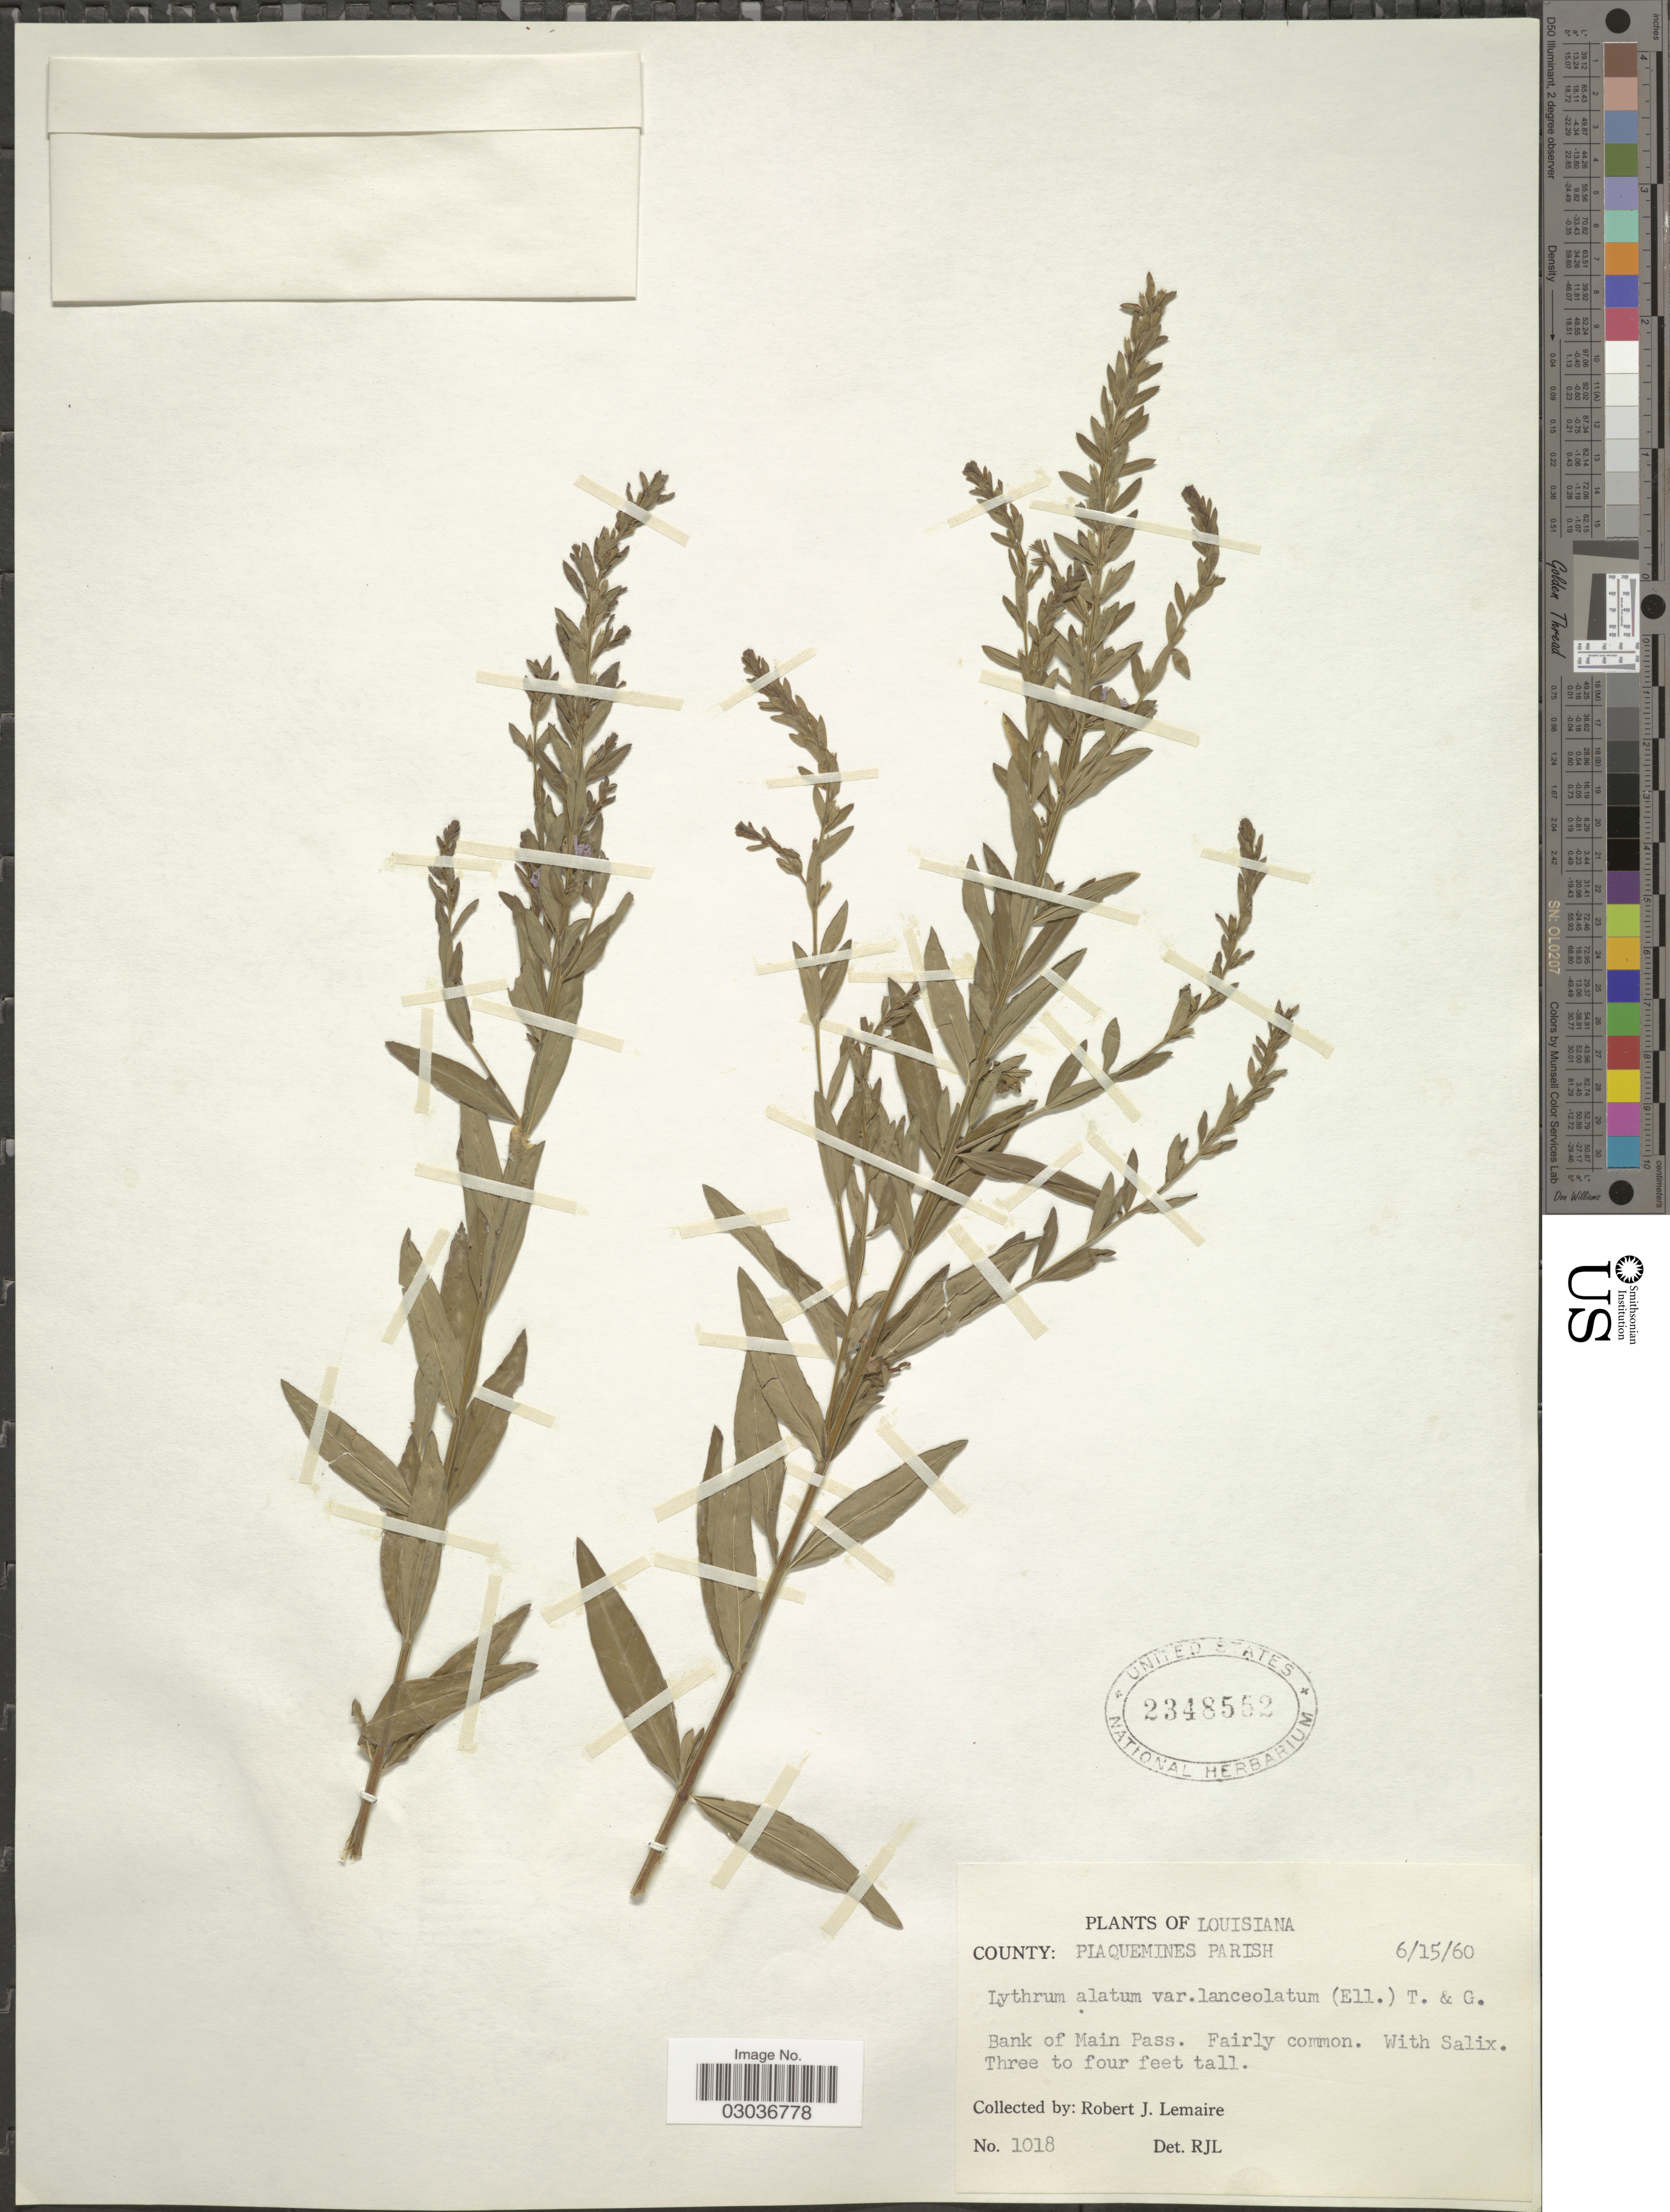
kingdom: Plantae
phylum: Tracheophyta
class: Magnoliopsida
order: Myrtales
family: Lythraceae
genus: Lythrum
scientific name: Lythrum alatum var. lanceolatum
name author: (Elliott) A. Gray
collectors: R. J. Lemaire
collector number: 1018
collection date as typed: Transcribed d/m/y: 15/6/60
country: United States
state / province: Louisiana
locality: County: Plaquemines Parish. Bank of Main Pass.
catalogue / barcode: US 2348552